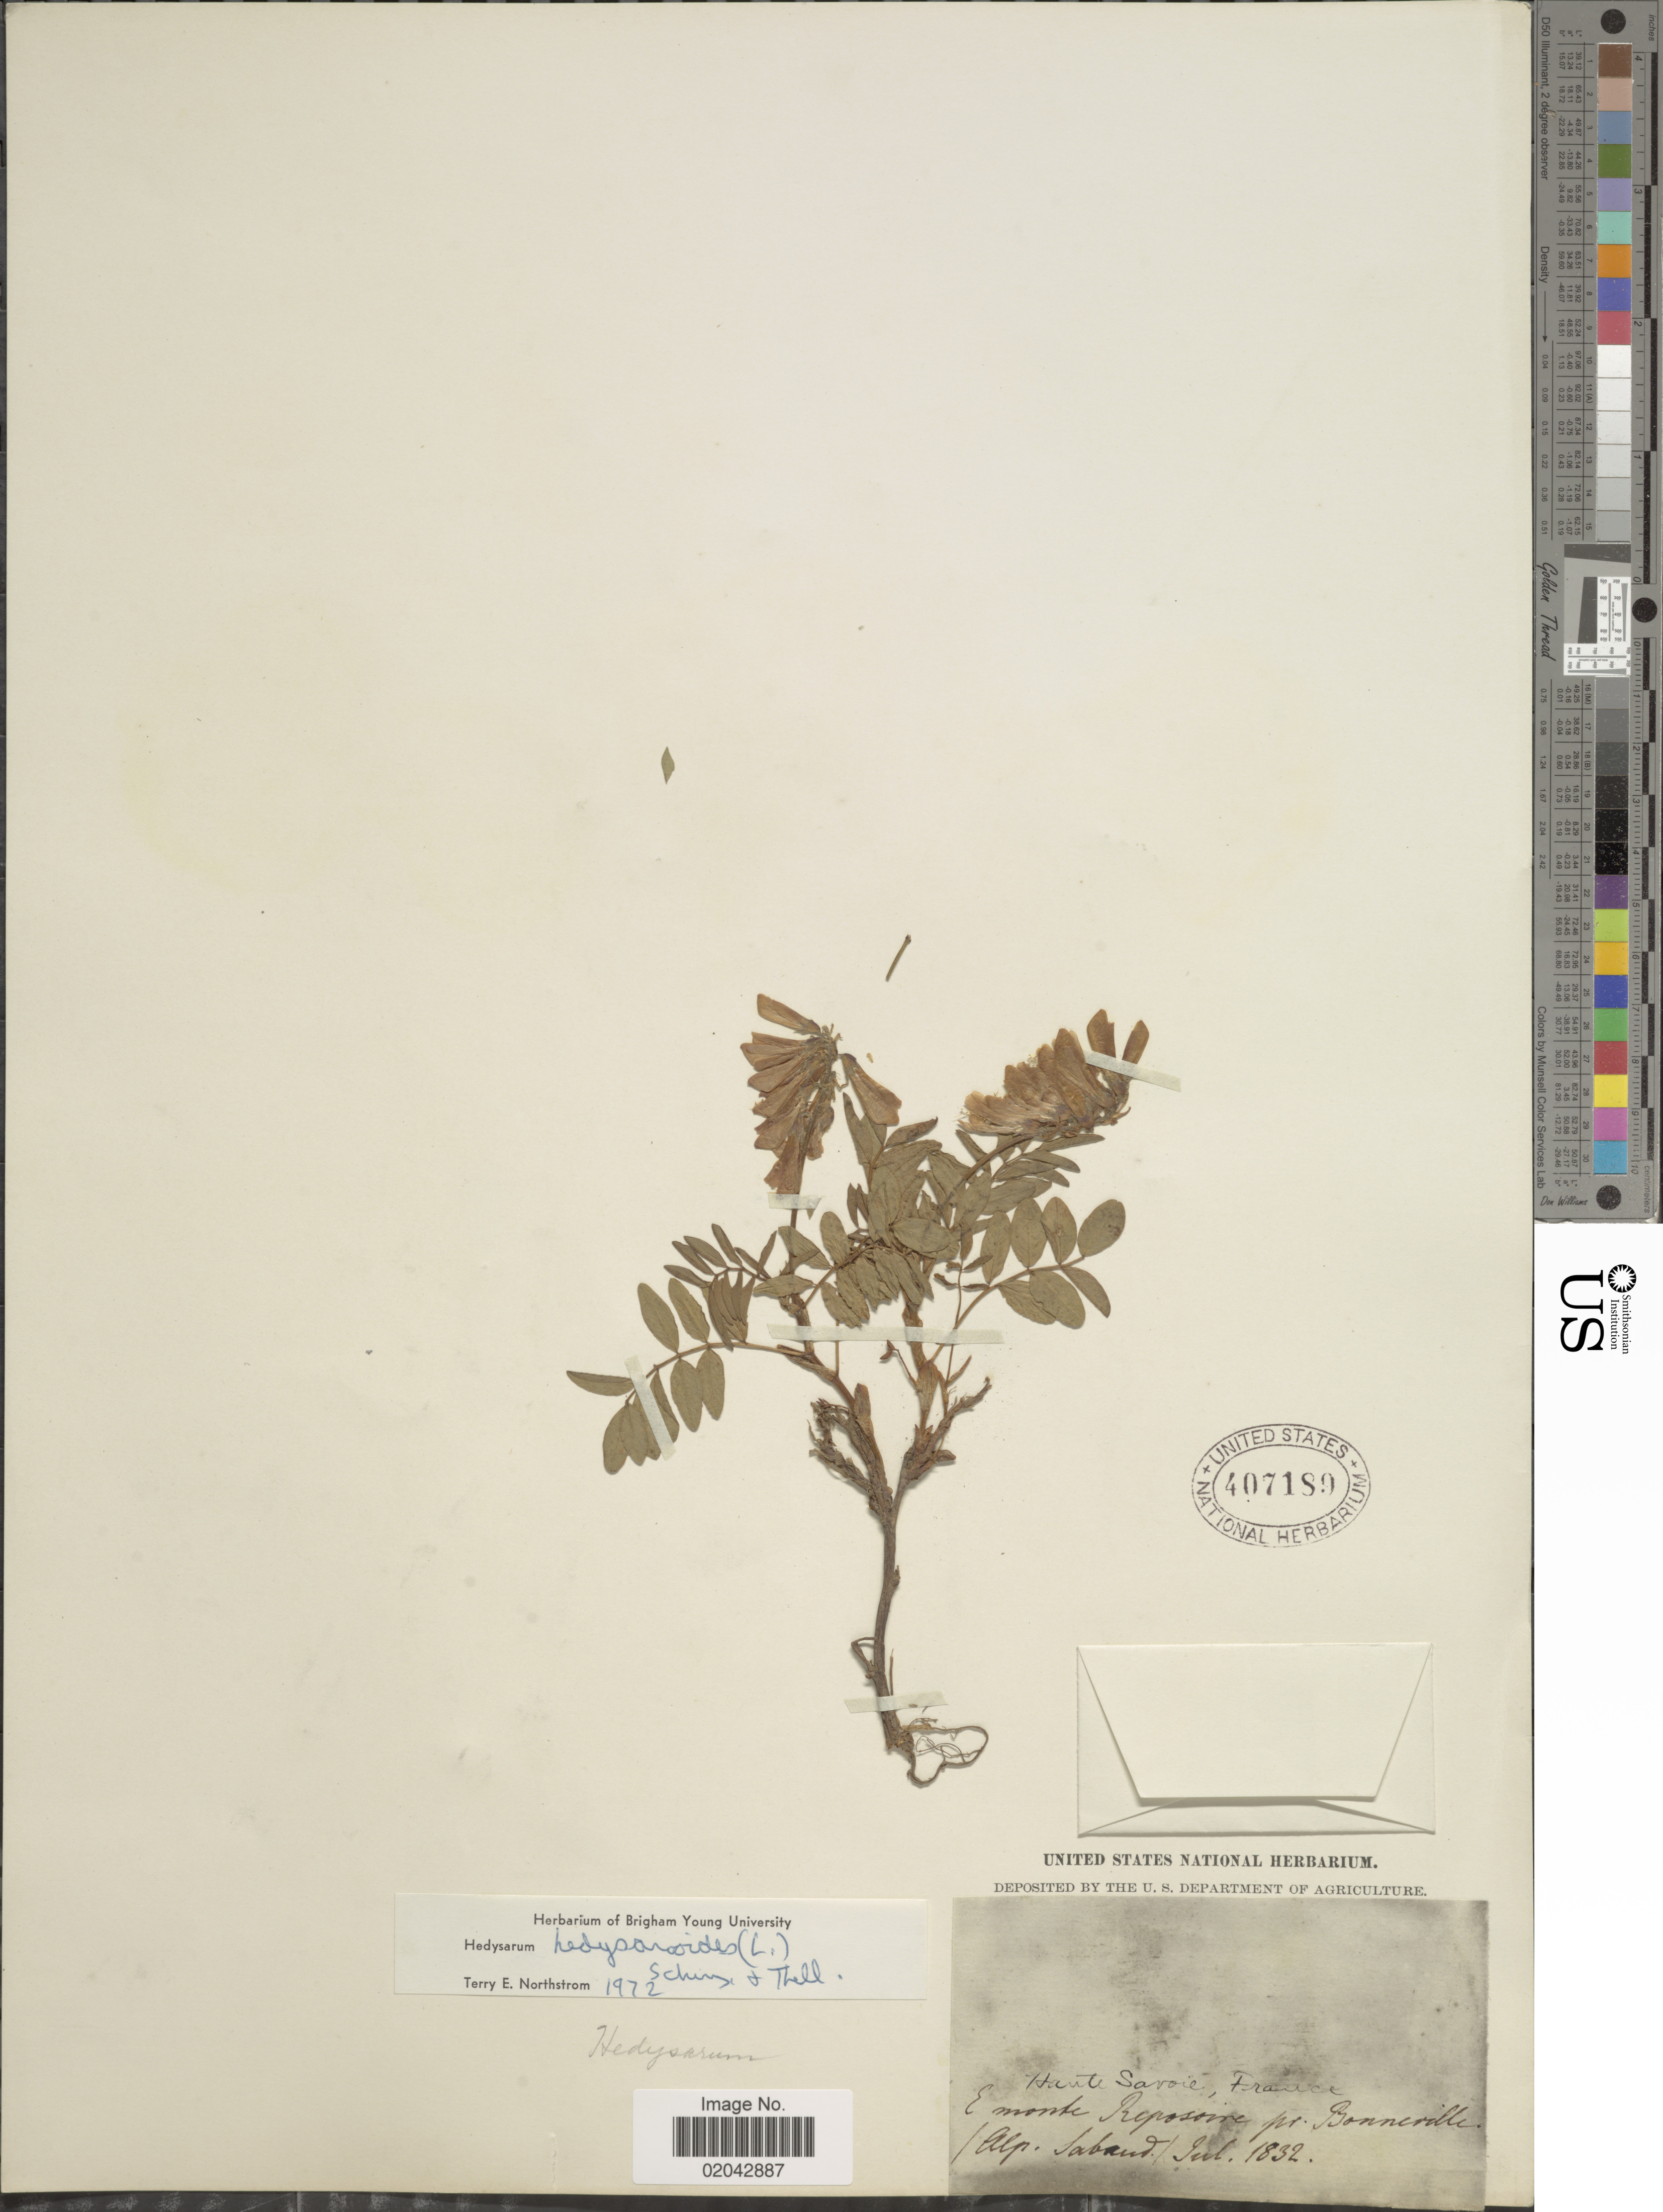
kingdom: Plantae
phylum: Tracheophyta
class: Magnoliopsida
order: Fabales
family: Fabaceae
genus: Hedysarum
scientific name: Hedysarum hedysaroides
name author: (L.) Schinz & Thell.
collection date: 1832-07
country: France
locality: E monte Reposoire pr. Bonneville, Haute Savoie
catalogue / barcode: US 407189